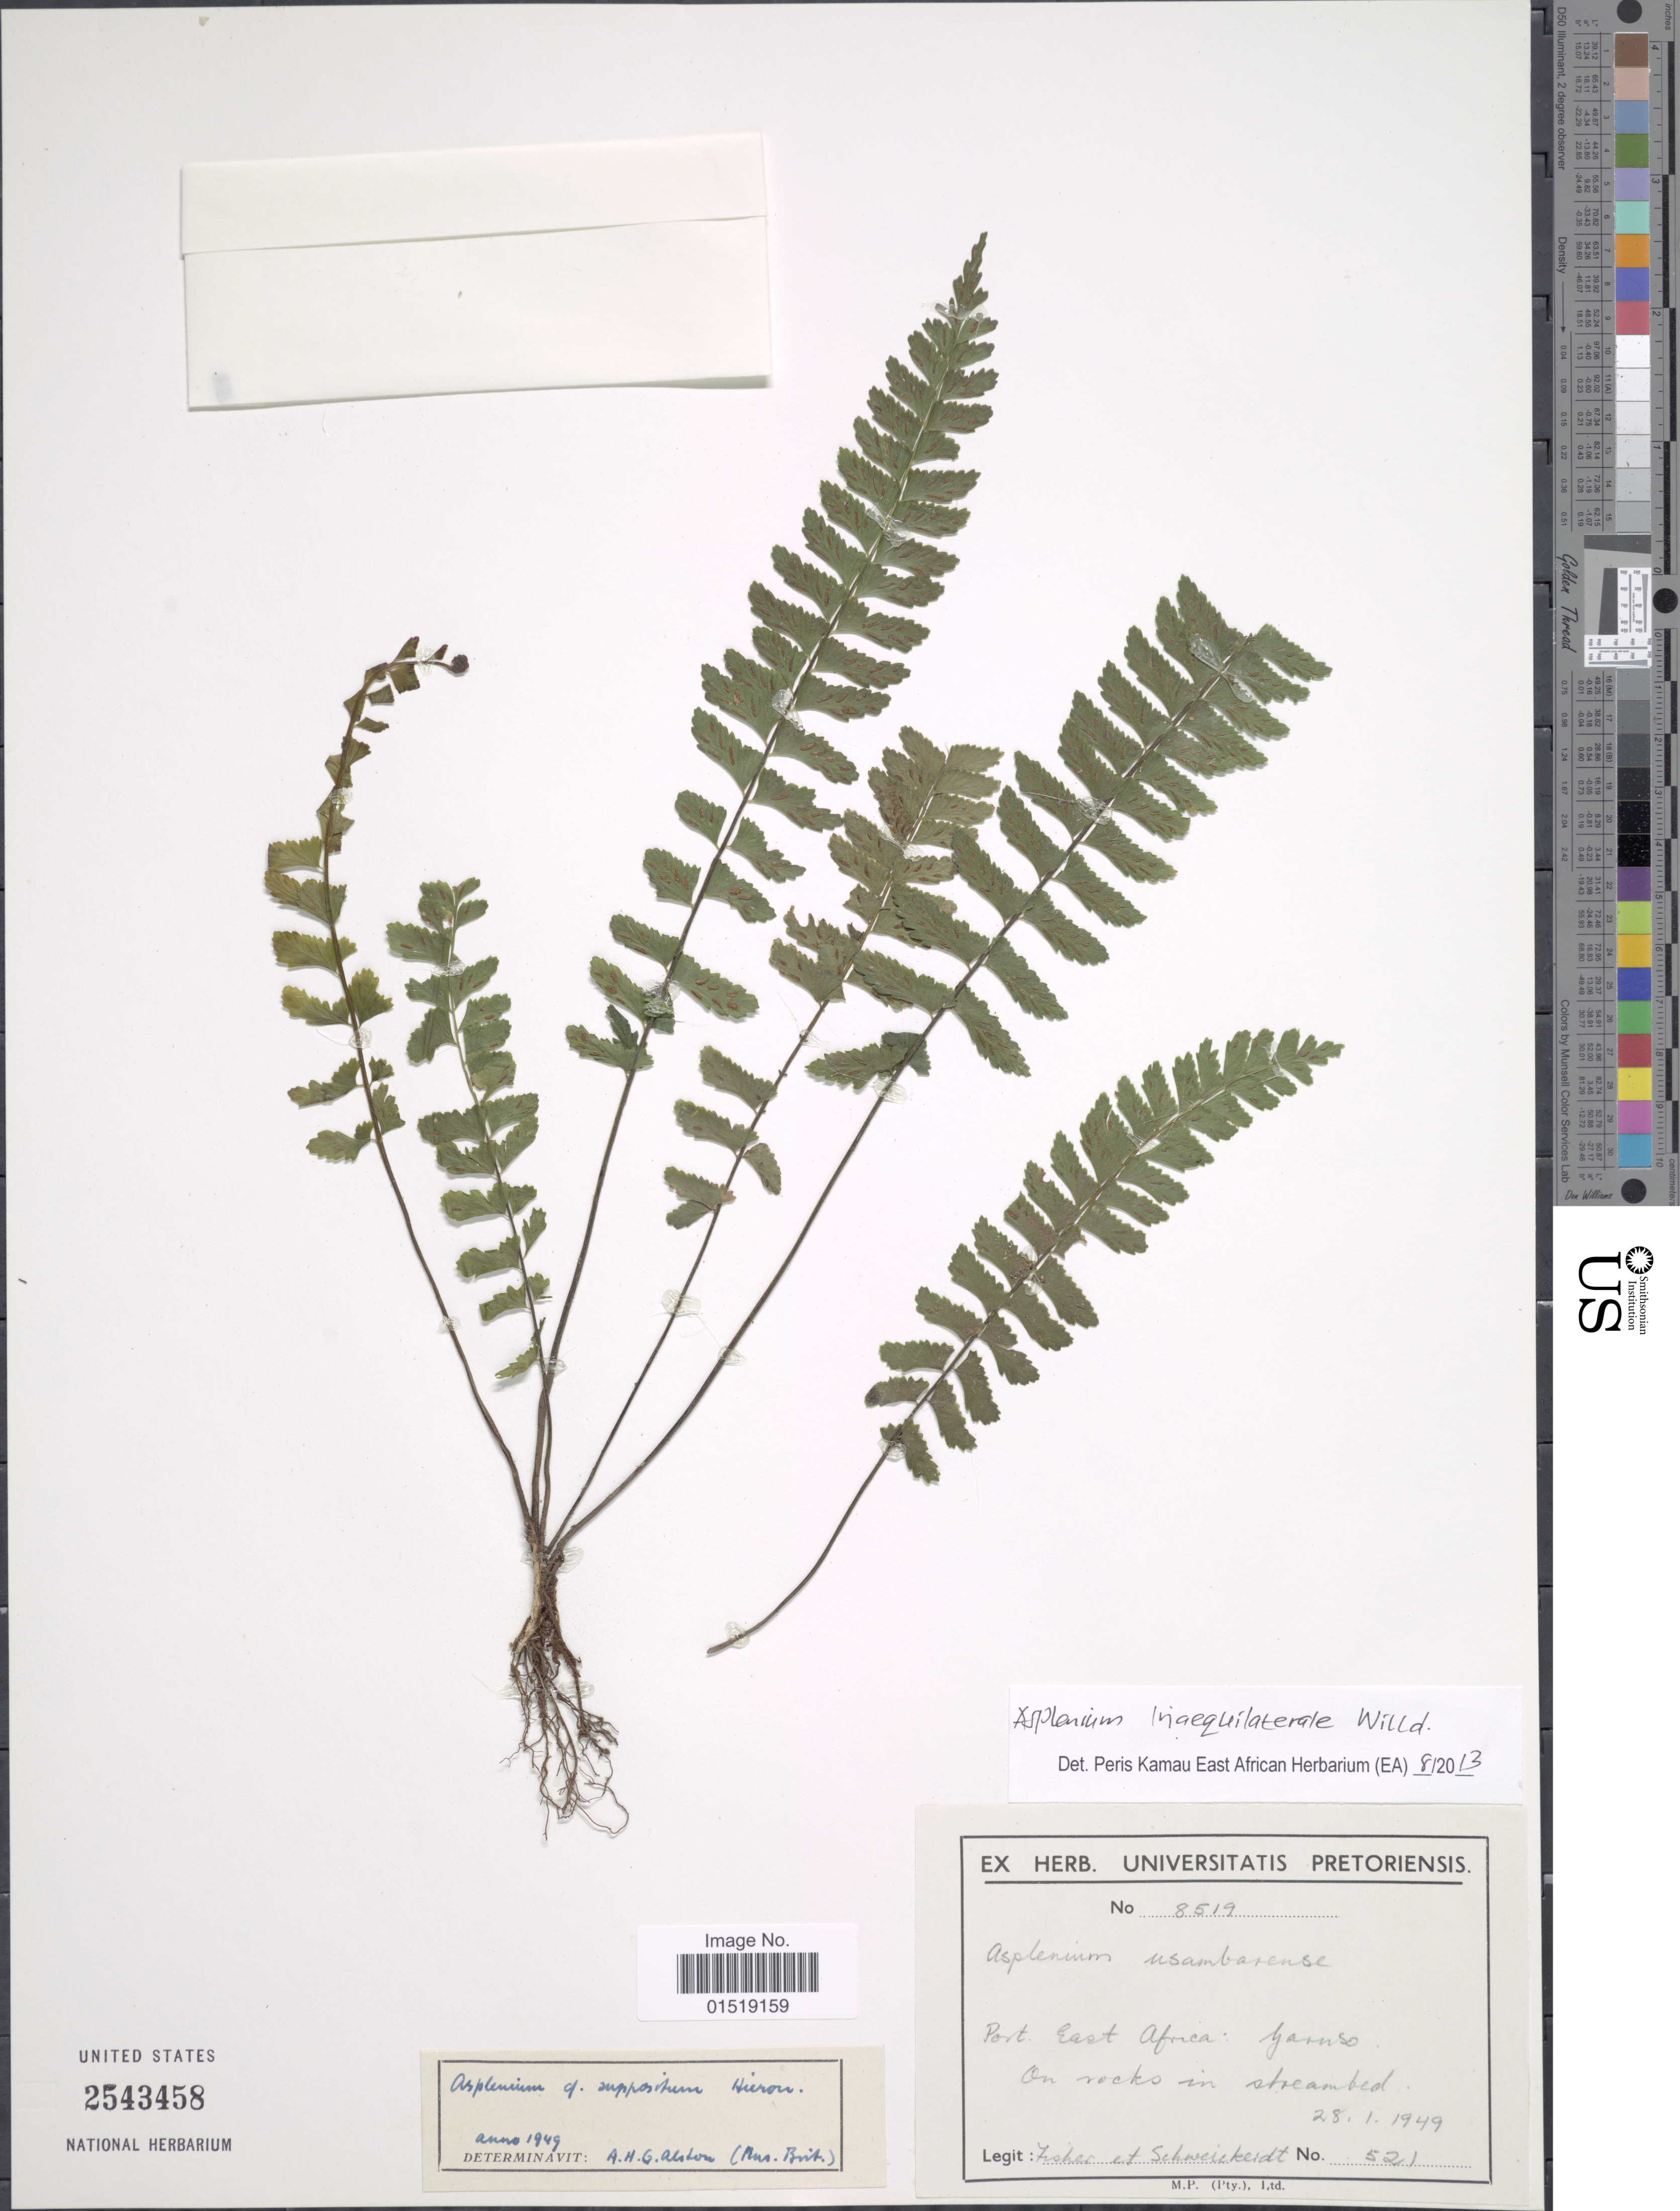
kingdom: Plantae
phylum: Tracheophyta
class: Polypodiopsida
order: Polypodiales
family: Aspleniaceae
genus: Asplenium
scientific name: Asplenium inaequilaterale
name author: Willd.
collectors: -- Fisher & -. Schweickerdt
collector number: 521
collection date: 1949-01-28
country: Mozambique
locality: Port East Africa: Garuso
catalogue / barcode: US 2543458